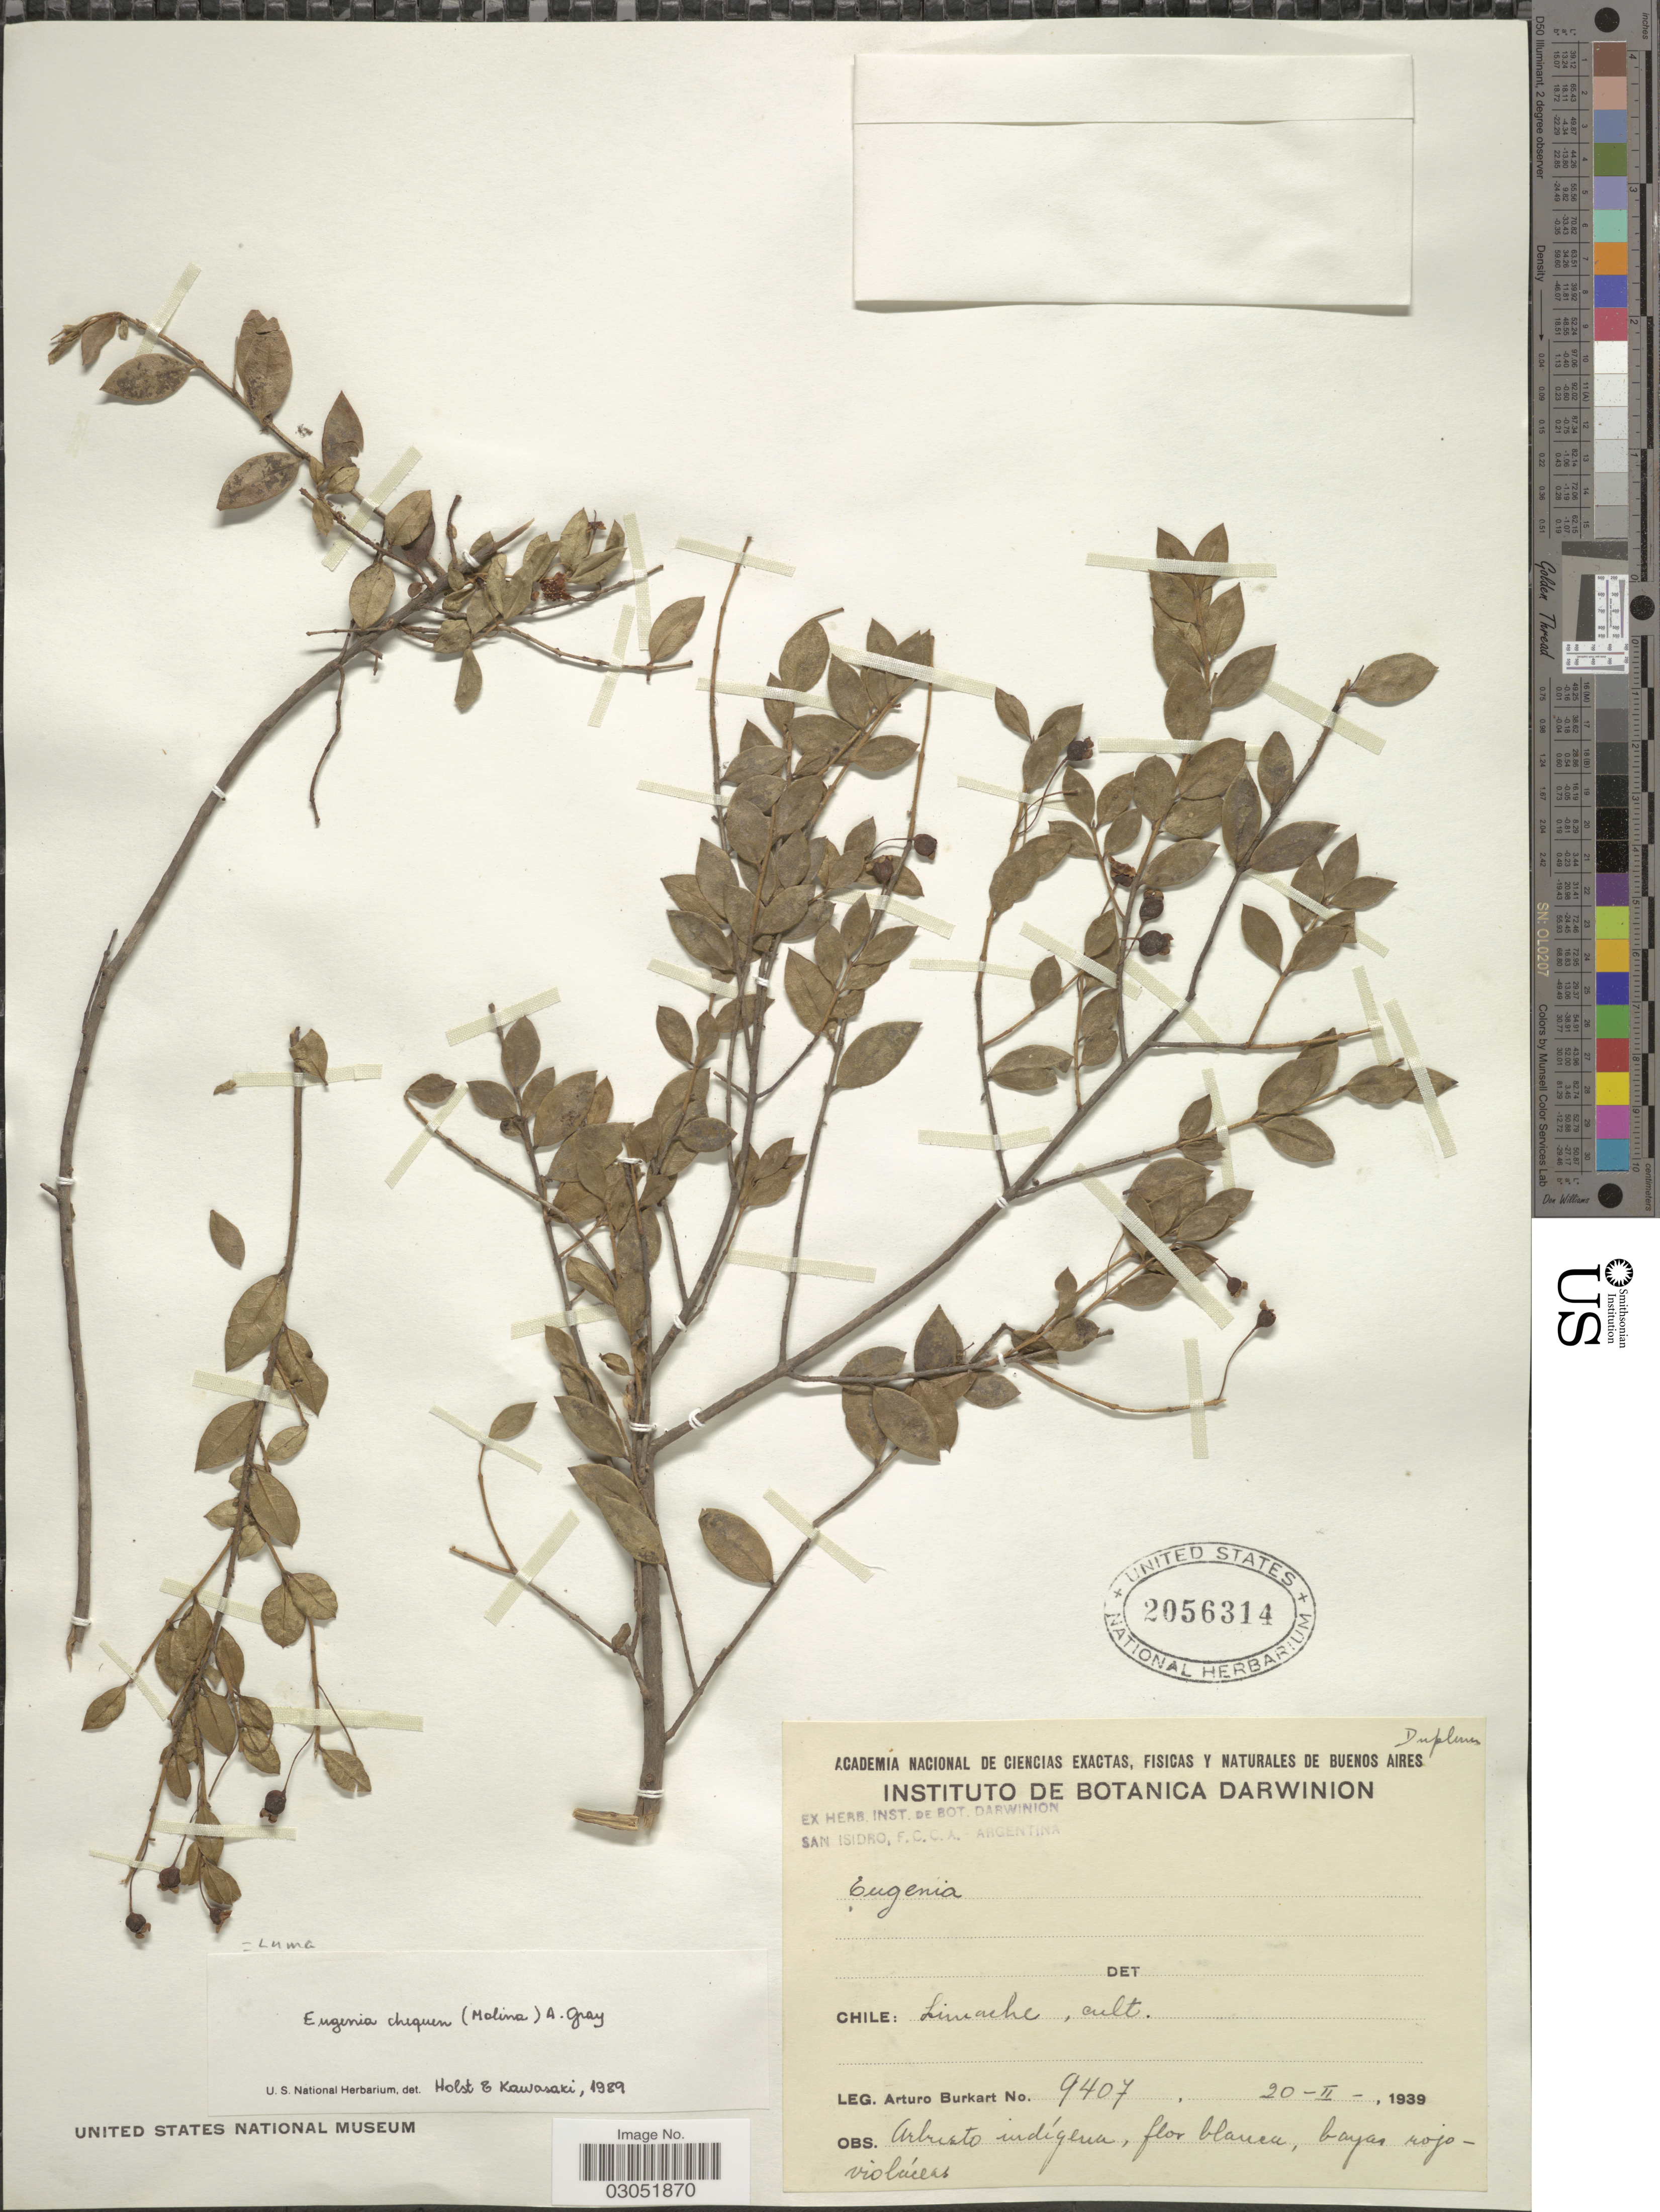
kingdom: Plantae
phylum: Tracheophyta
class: Magnoliopsida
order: Myrtales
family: Myrtaceae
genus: Luma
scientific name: Luma chequen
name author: (Molina) A. Gray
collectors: A. E. Burkart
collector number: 9407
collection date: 1939-02-20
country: Chile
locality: Limache.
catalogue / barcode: US 2056314